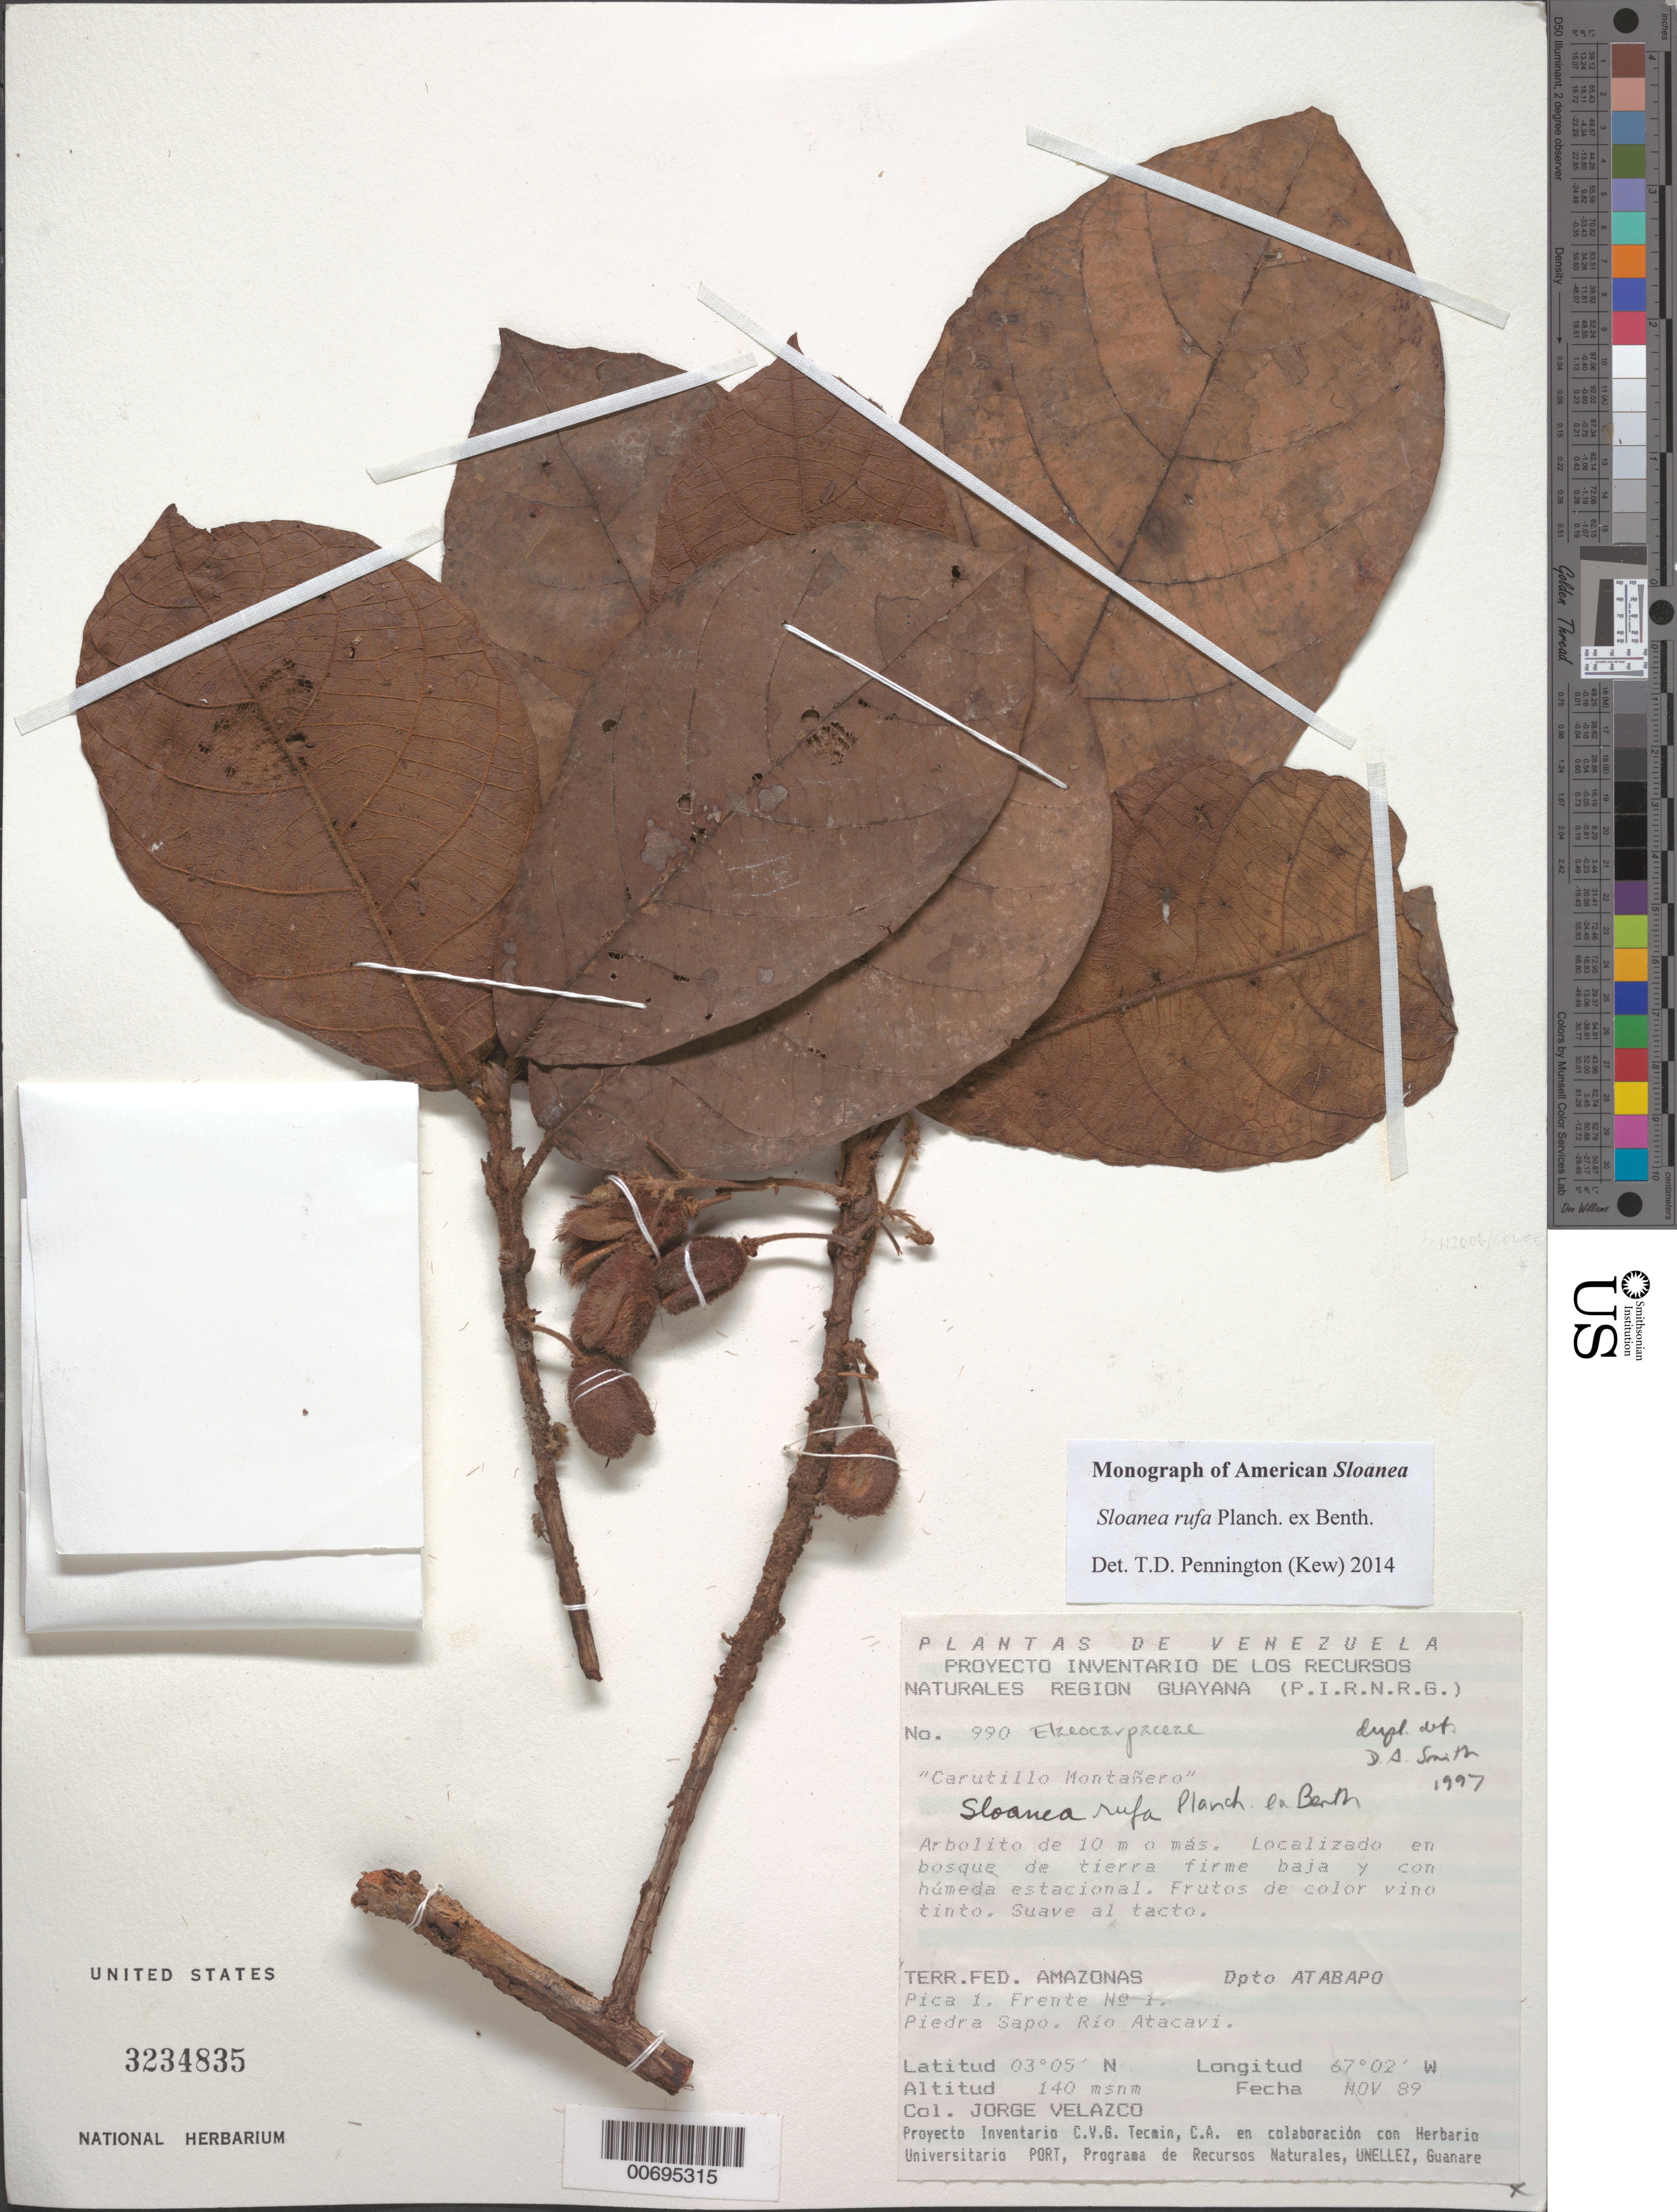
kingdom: Plantae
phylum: Tracheophyta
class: Magnoliopsida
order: Oxalidales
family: Elaeocarpaceae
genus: Sloanea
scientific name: Sloanea rufa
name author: Planch. ex Benth.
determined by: Pennington, T. D., (K)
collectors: J. Velazco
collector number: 990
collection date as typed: Nov-89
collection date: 1989-11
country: Venezuela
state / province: Amazonas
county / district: Atabapo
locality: Pica 1, Piedra Sapo, Río Atacavi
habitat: Bosque de tierra firme baja y con húmeda estacional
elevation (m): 140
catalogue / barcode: US 3234835